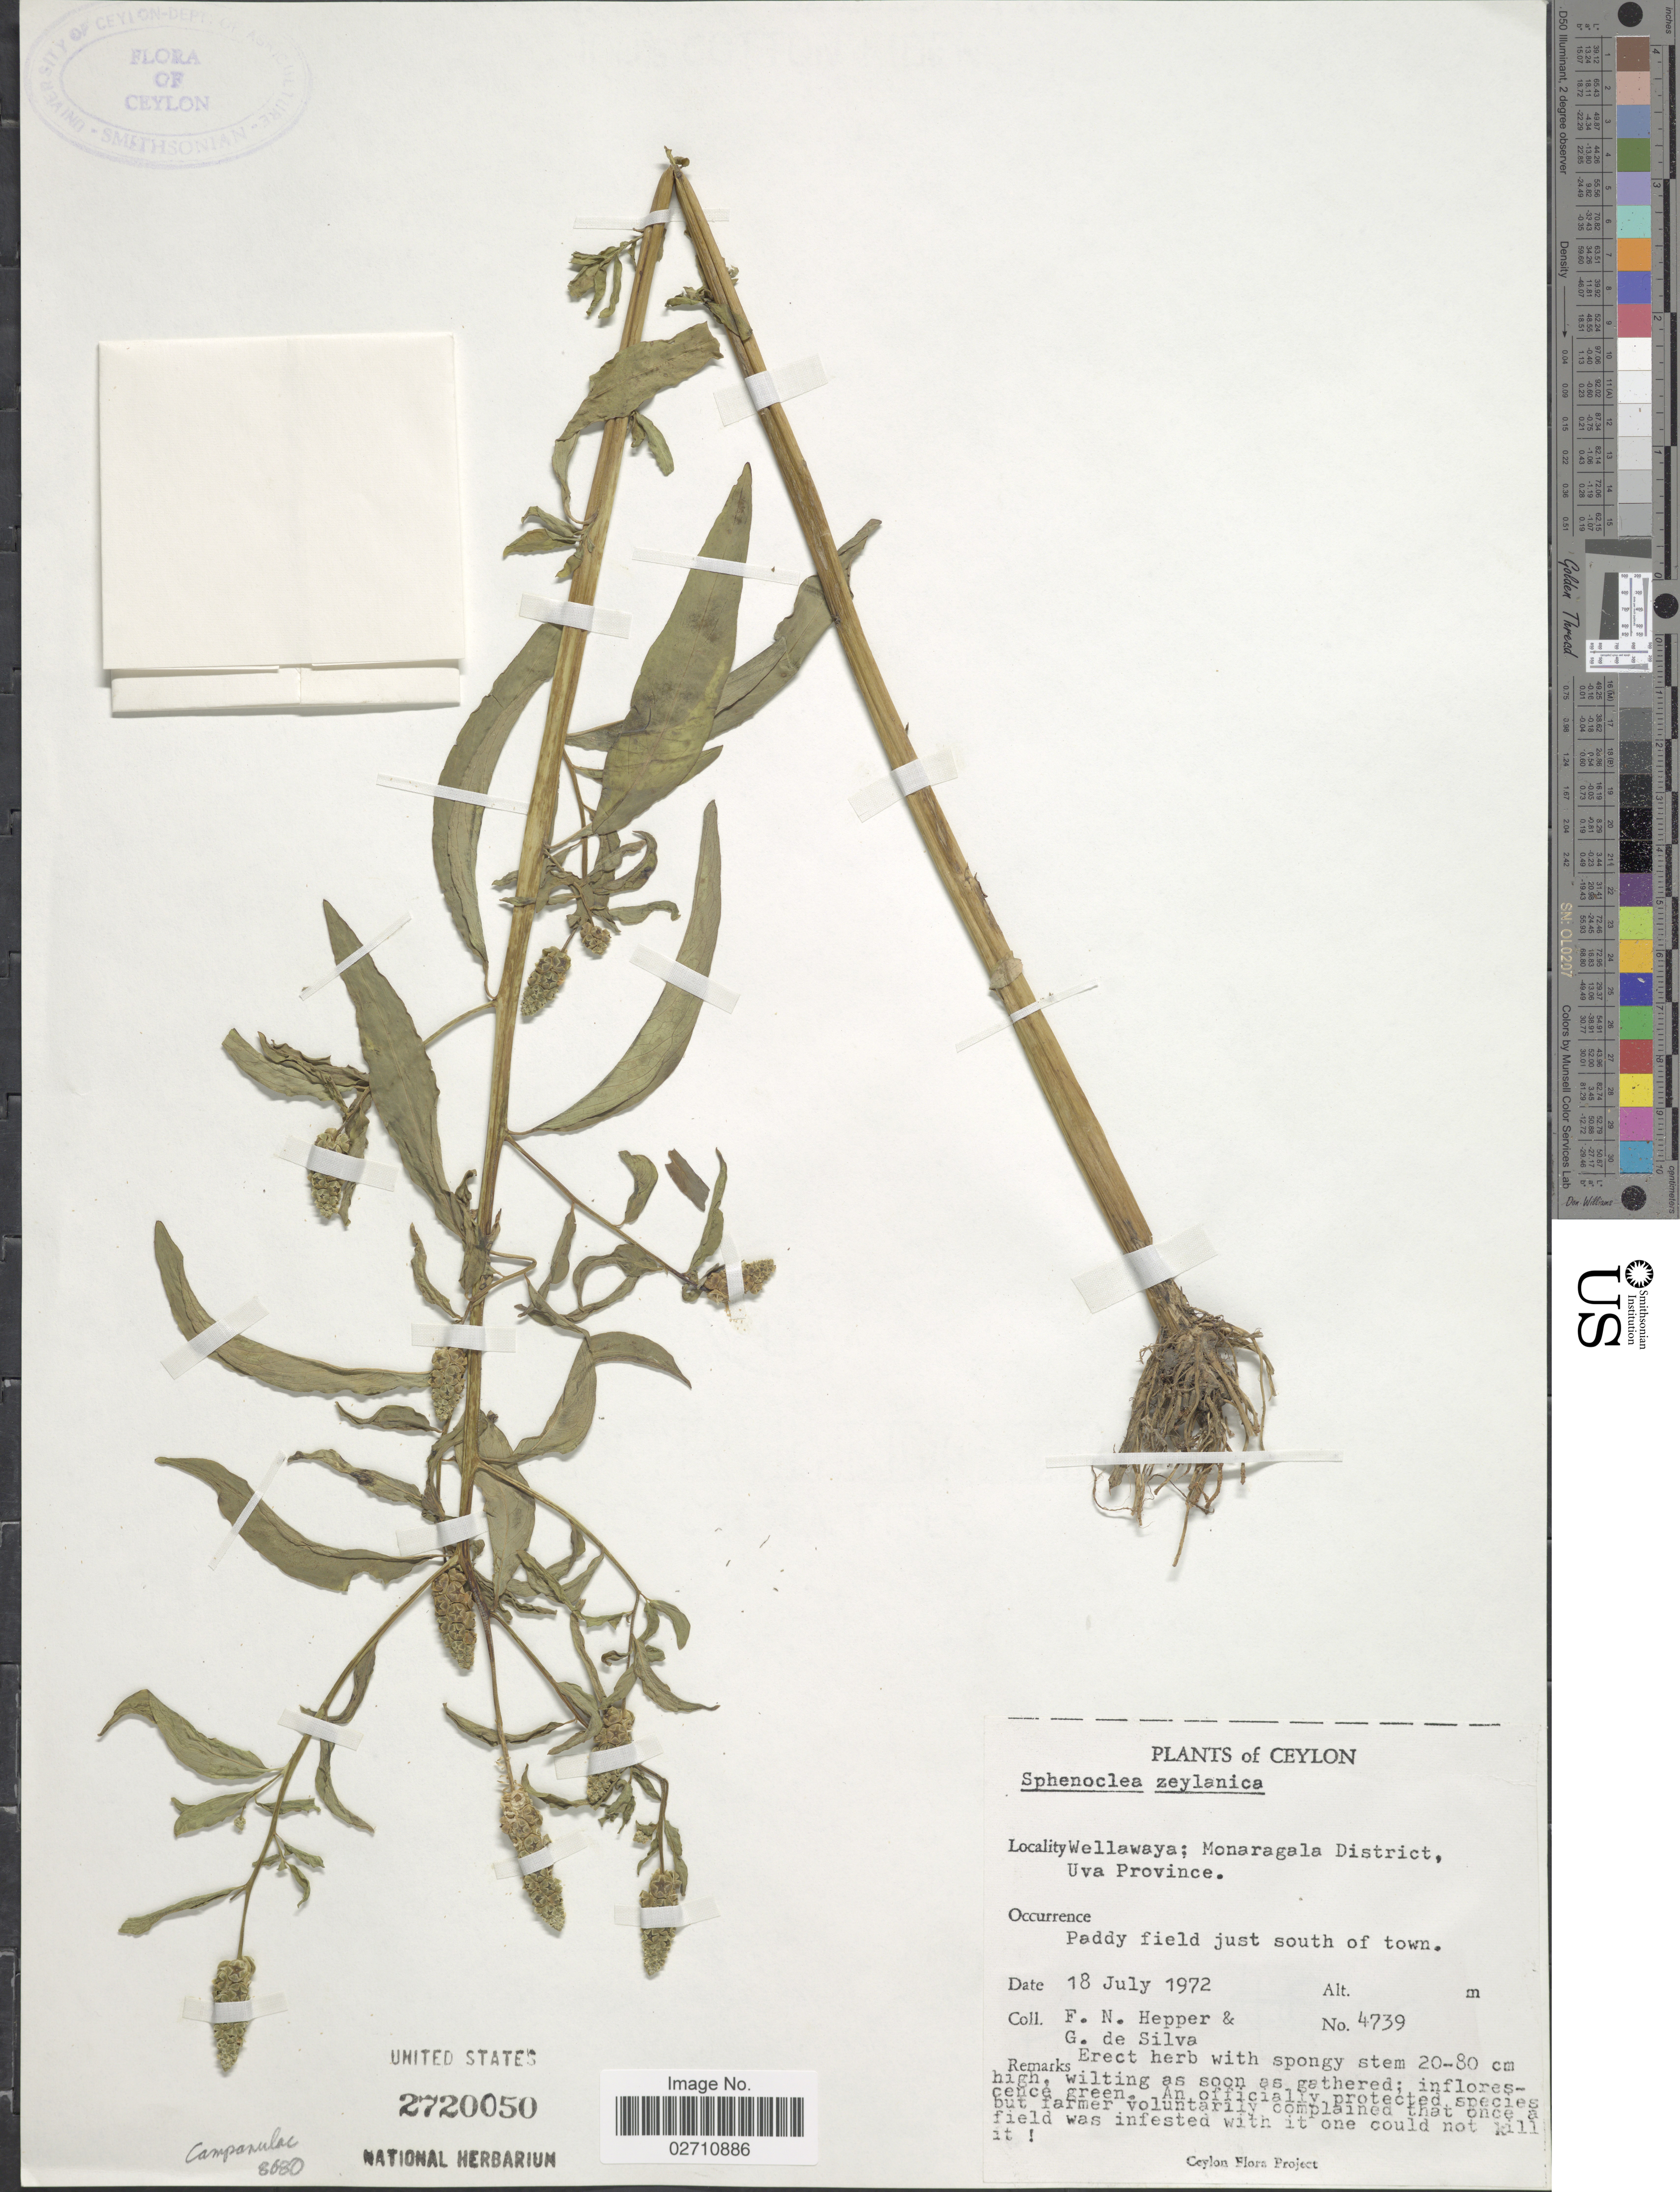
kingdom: Plantae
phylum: Tracheophyta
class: Magnoliopsida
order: Solanales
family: Sphenocleaceae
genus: Sphenoclea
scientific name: Sphenoclea zeylanica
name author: Gaertn.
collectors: F. Hepper & G. De Silva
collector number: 4739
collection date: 1972-07-18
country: Sri Lanka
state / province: Uva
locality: Ceylon. Wellawaya; Monaragala District, just south of town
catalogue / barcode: US 2720050